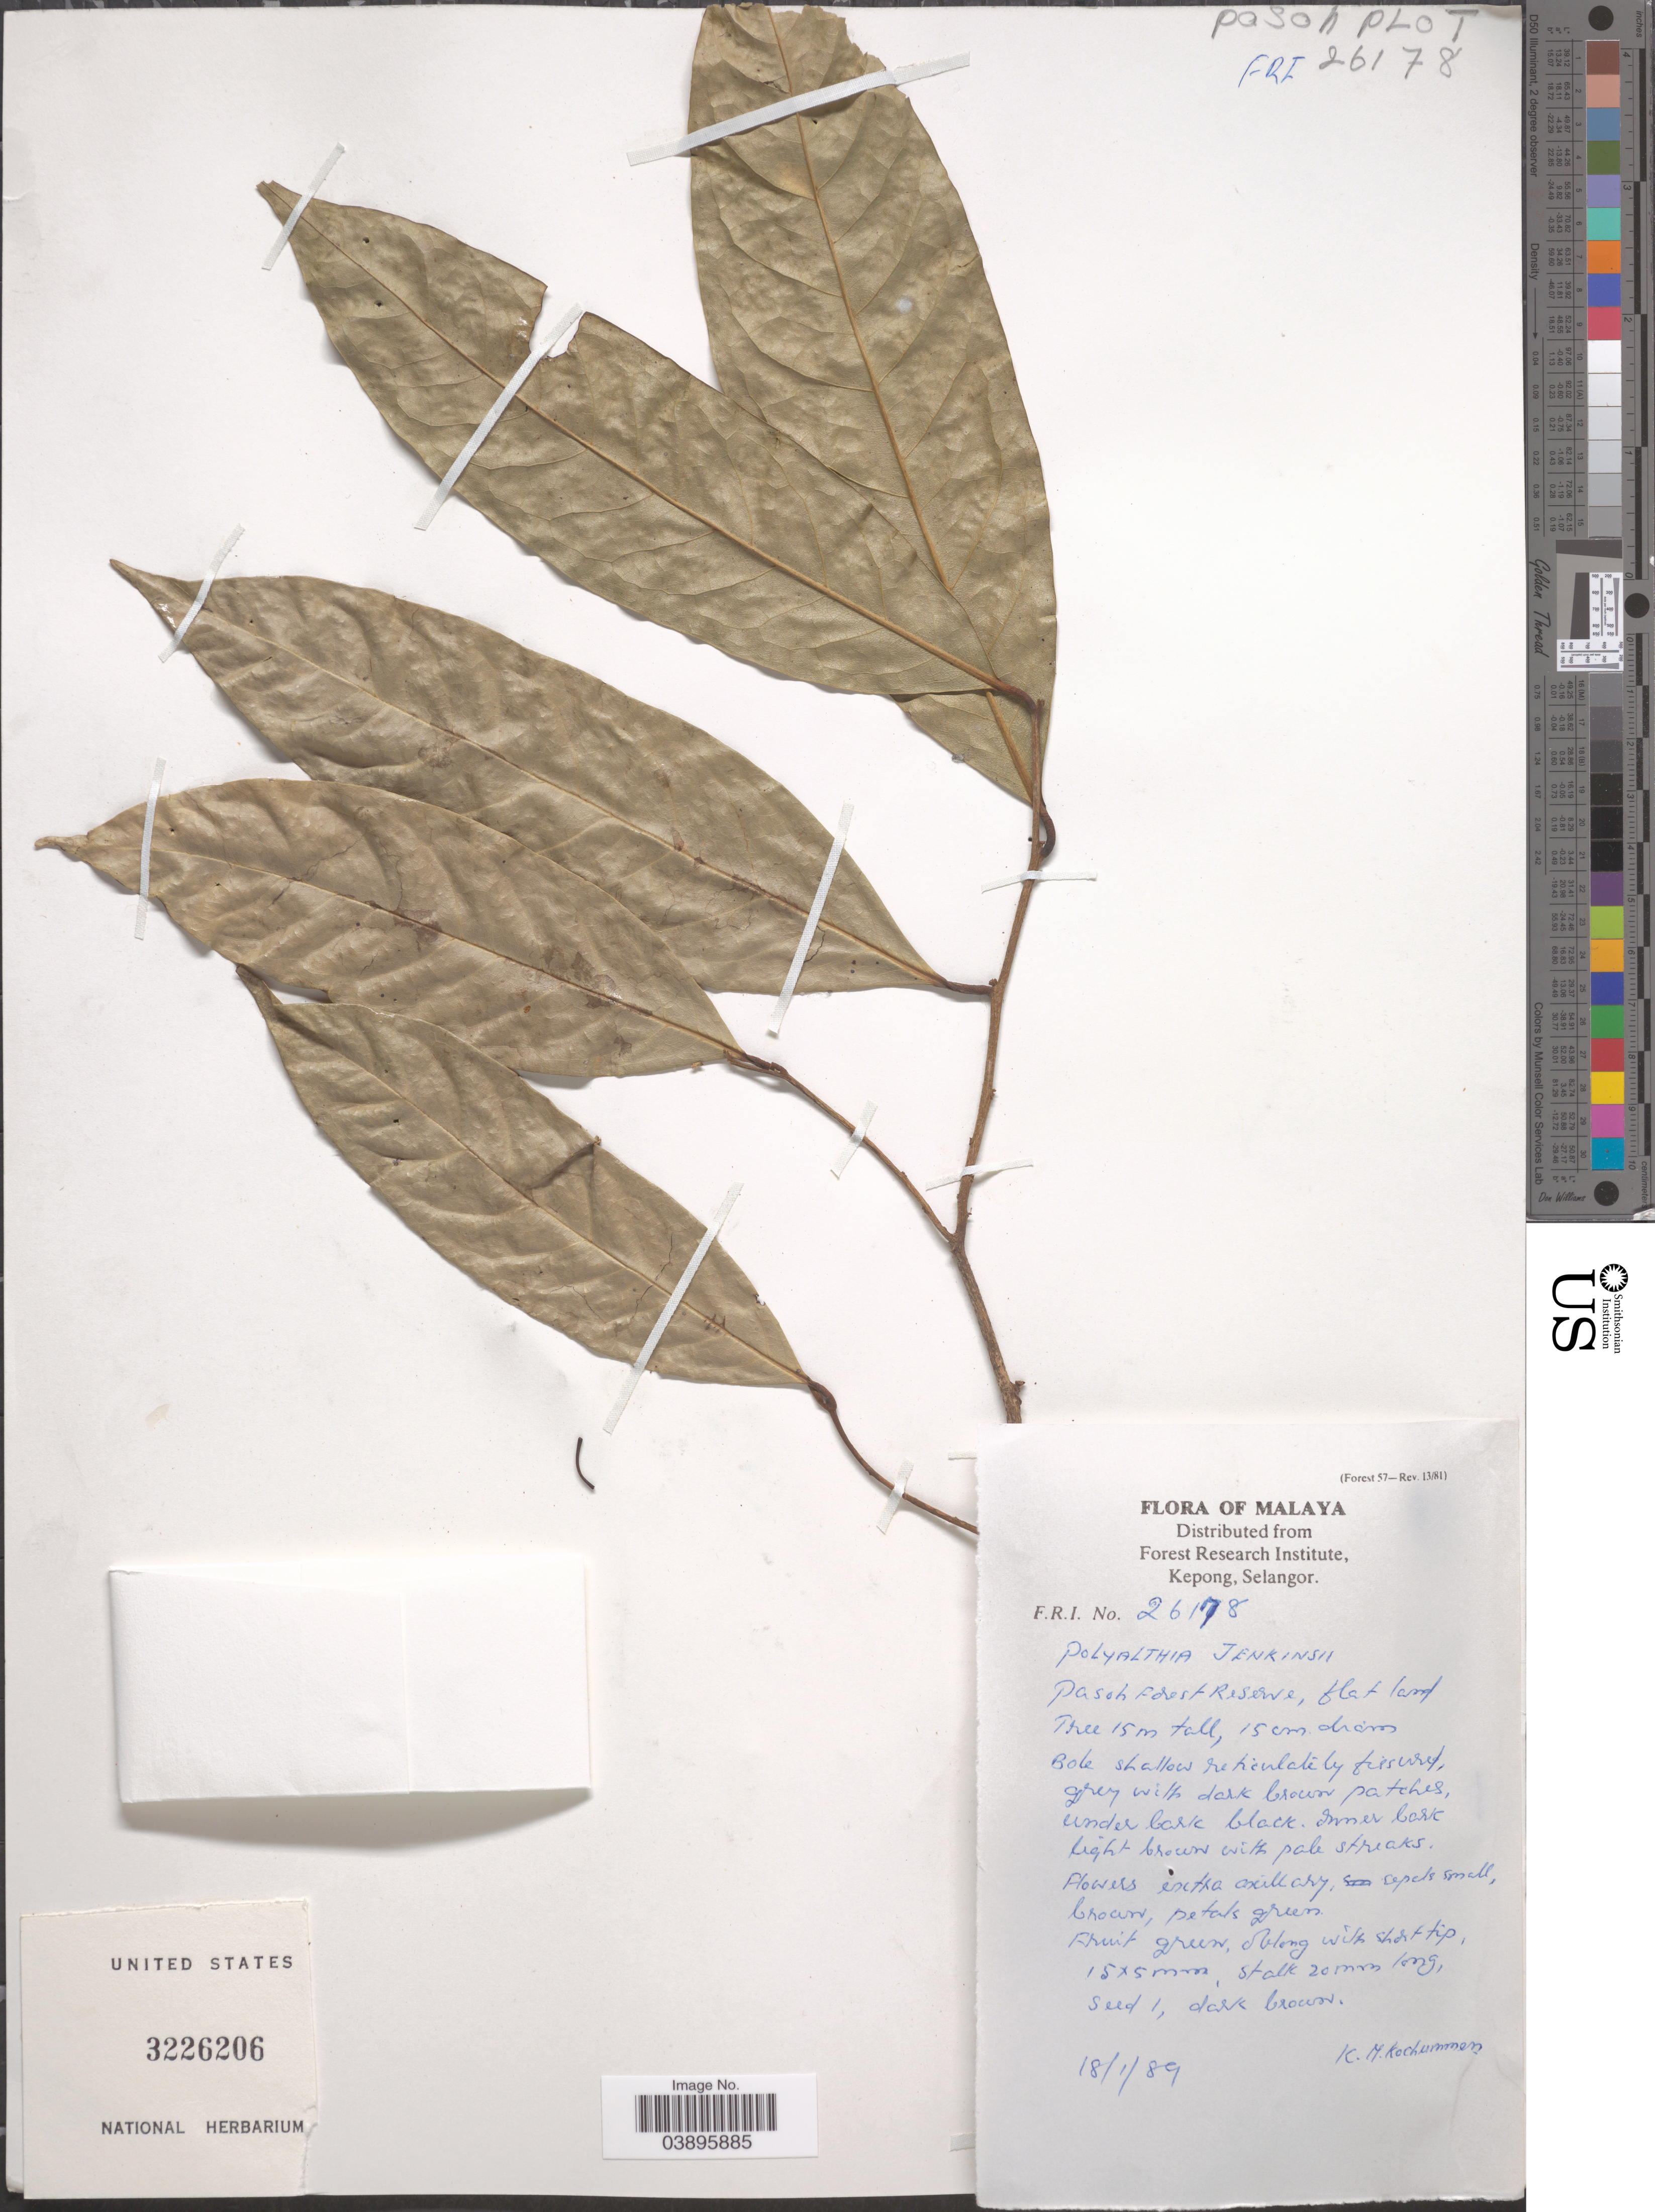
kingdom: Plantae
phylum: Tracheophyta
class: Magnoliopsida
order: Magnoliales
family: Annonaceae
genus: Polyalthia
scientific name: Polyalthia jenkensii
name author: Hook. f. & Thoms.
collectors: K. Kochummen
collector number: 26178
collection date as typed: Transcribed d/m/y: 18/1/89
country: Malaysia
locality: Malaya. Pasoh Forest Reserve.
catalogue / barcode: US 3226206